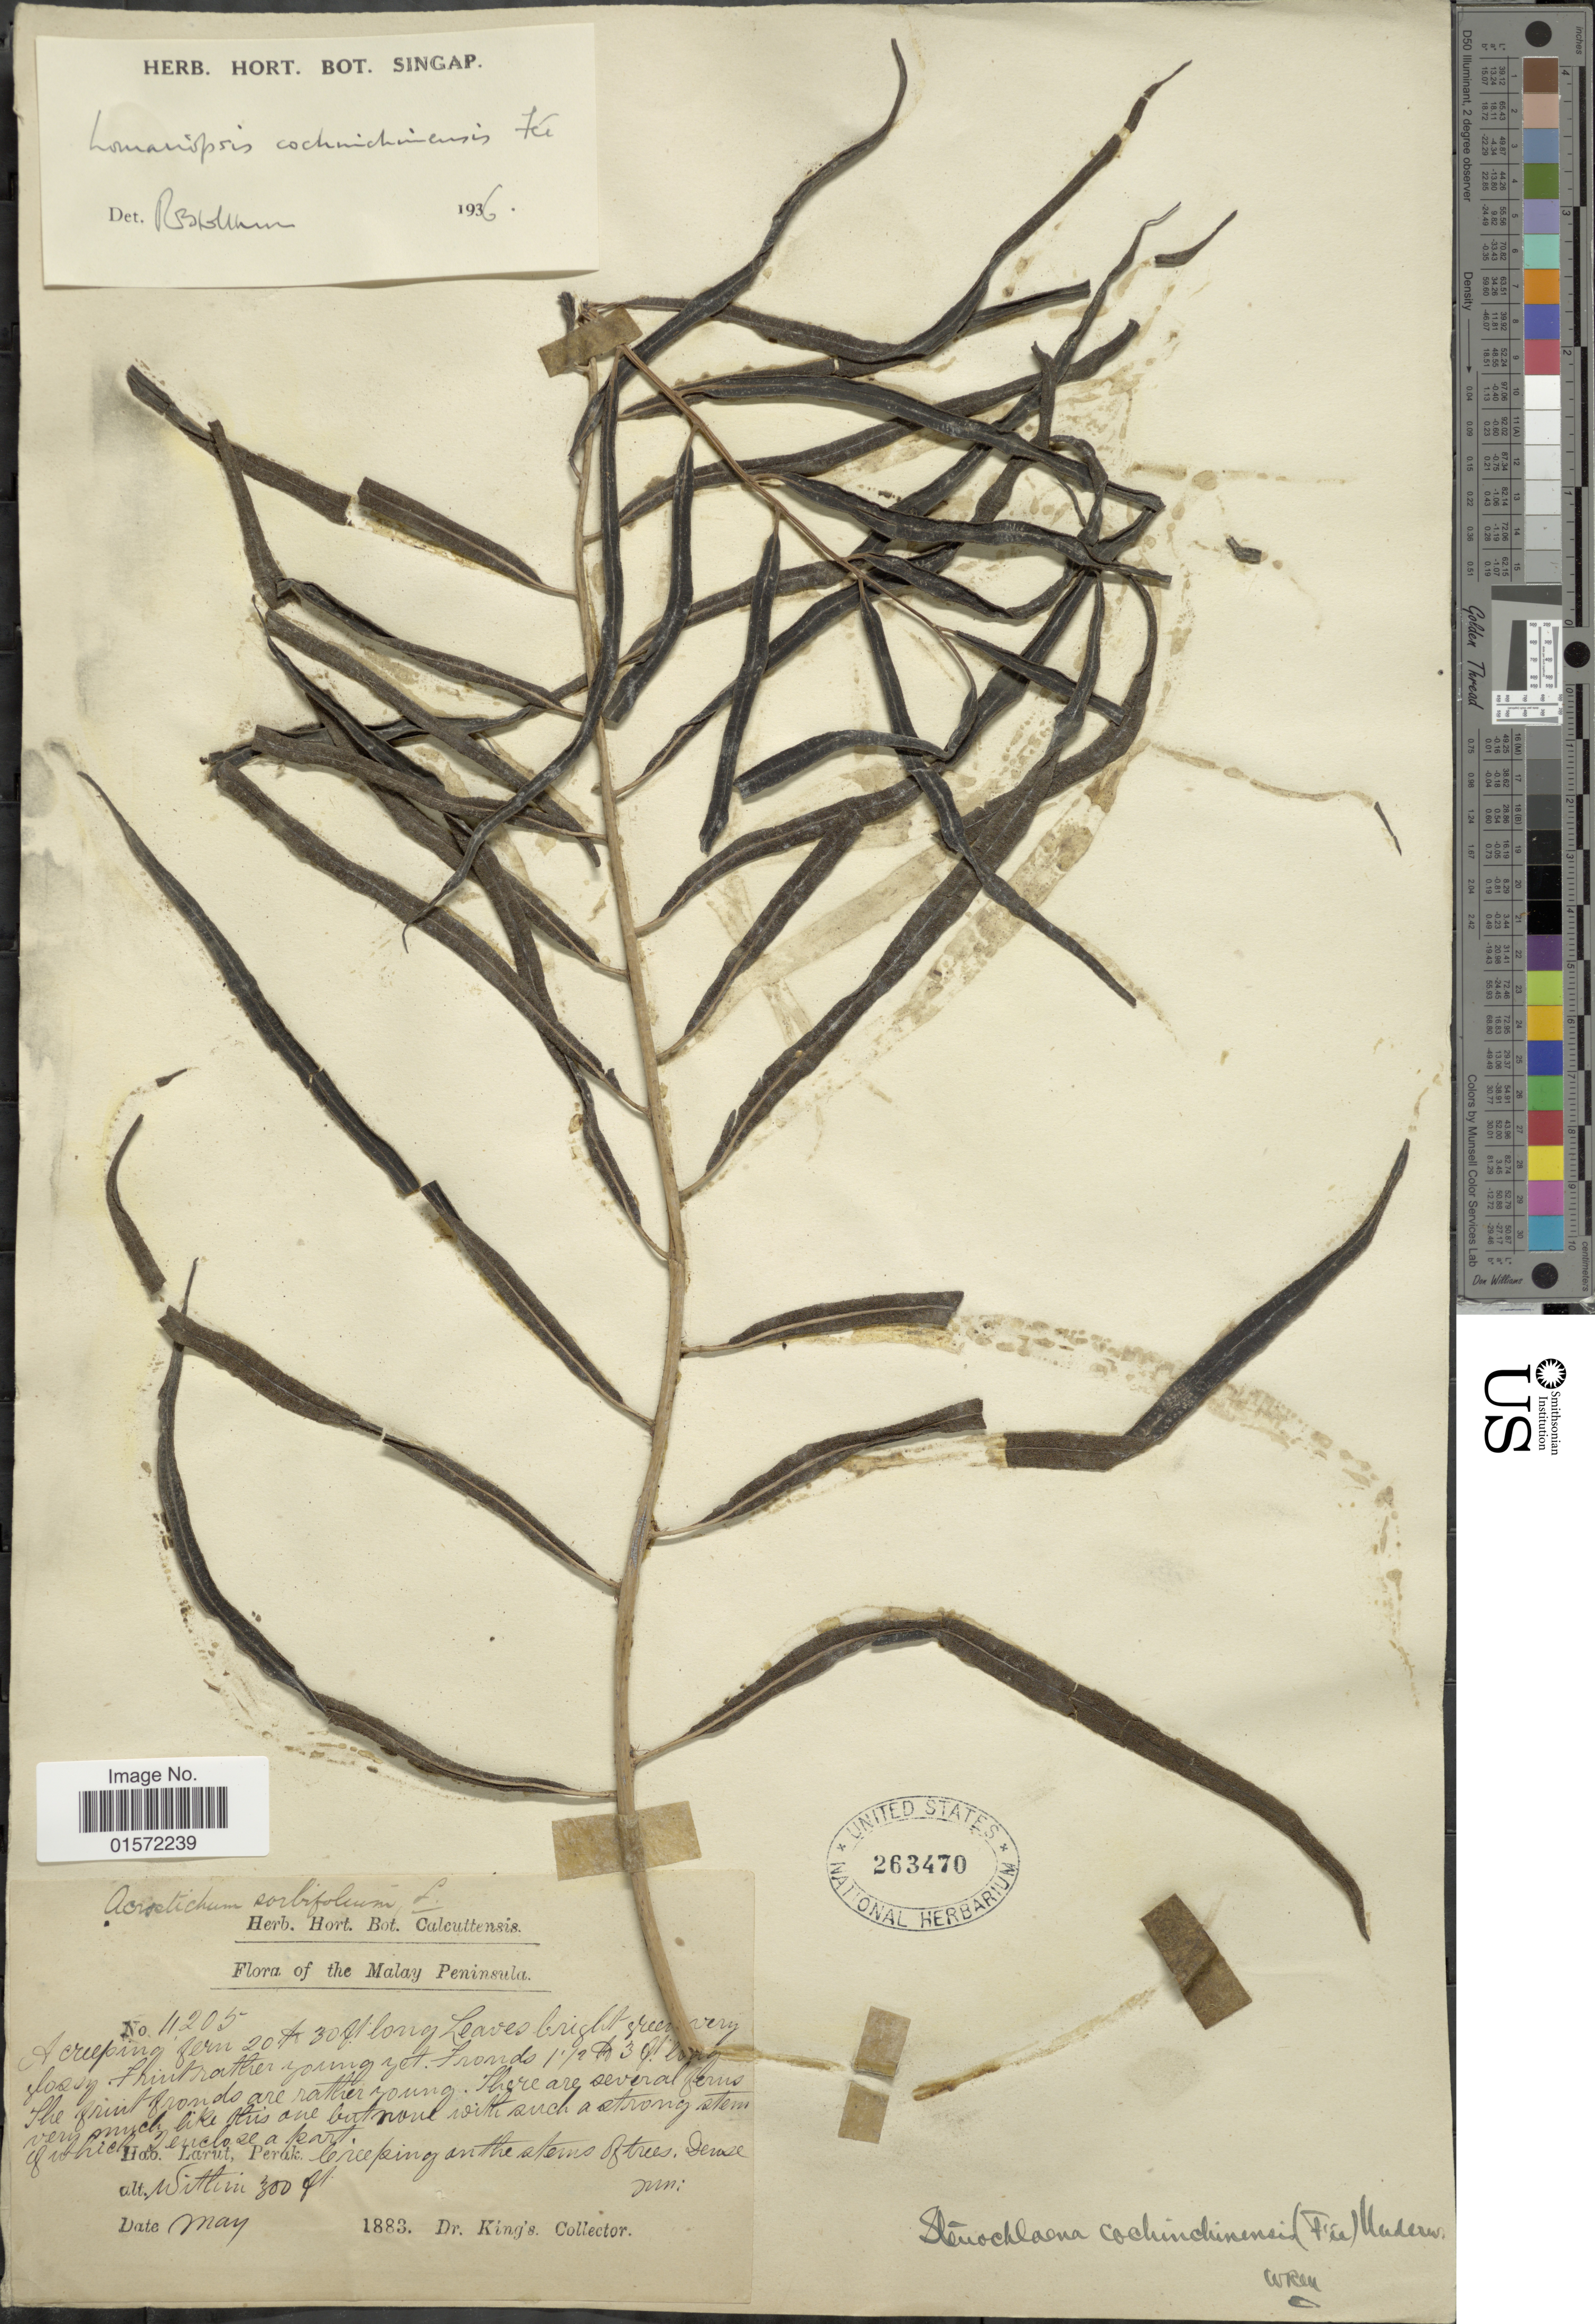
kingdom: Plantae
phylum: Tracheophyta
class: Polypodiopsida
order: Polypodiales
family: Lomariopsidaceae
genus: Lomariopsis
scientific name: Lomariopsis cochinchinensis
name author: Fée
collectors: Dr. King's collector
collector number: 4205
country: Malaysia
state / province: Perak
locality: Malay Peninsula, Larut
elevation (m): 91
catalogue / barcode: US 263470